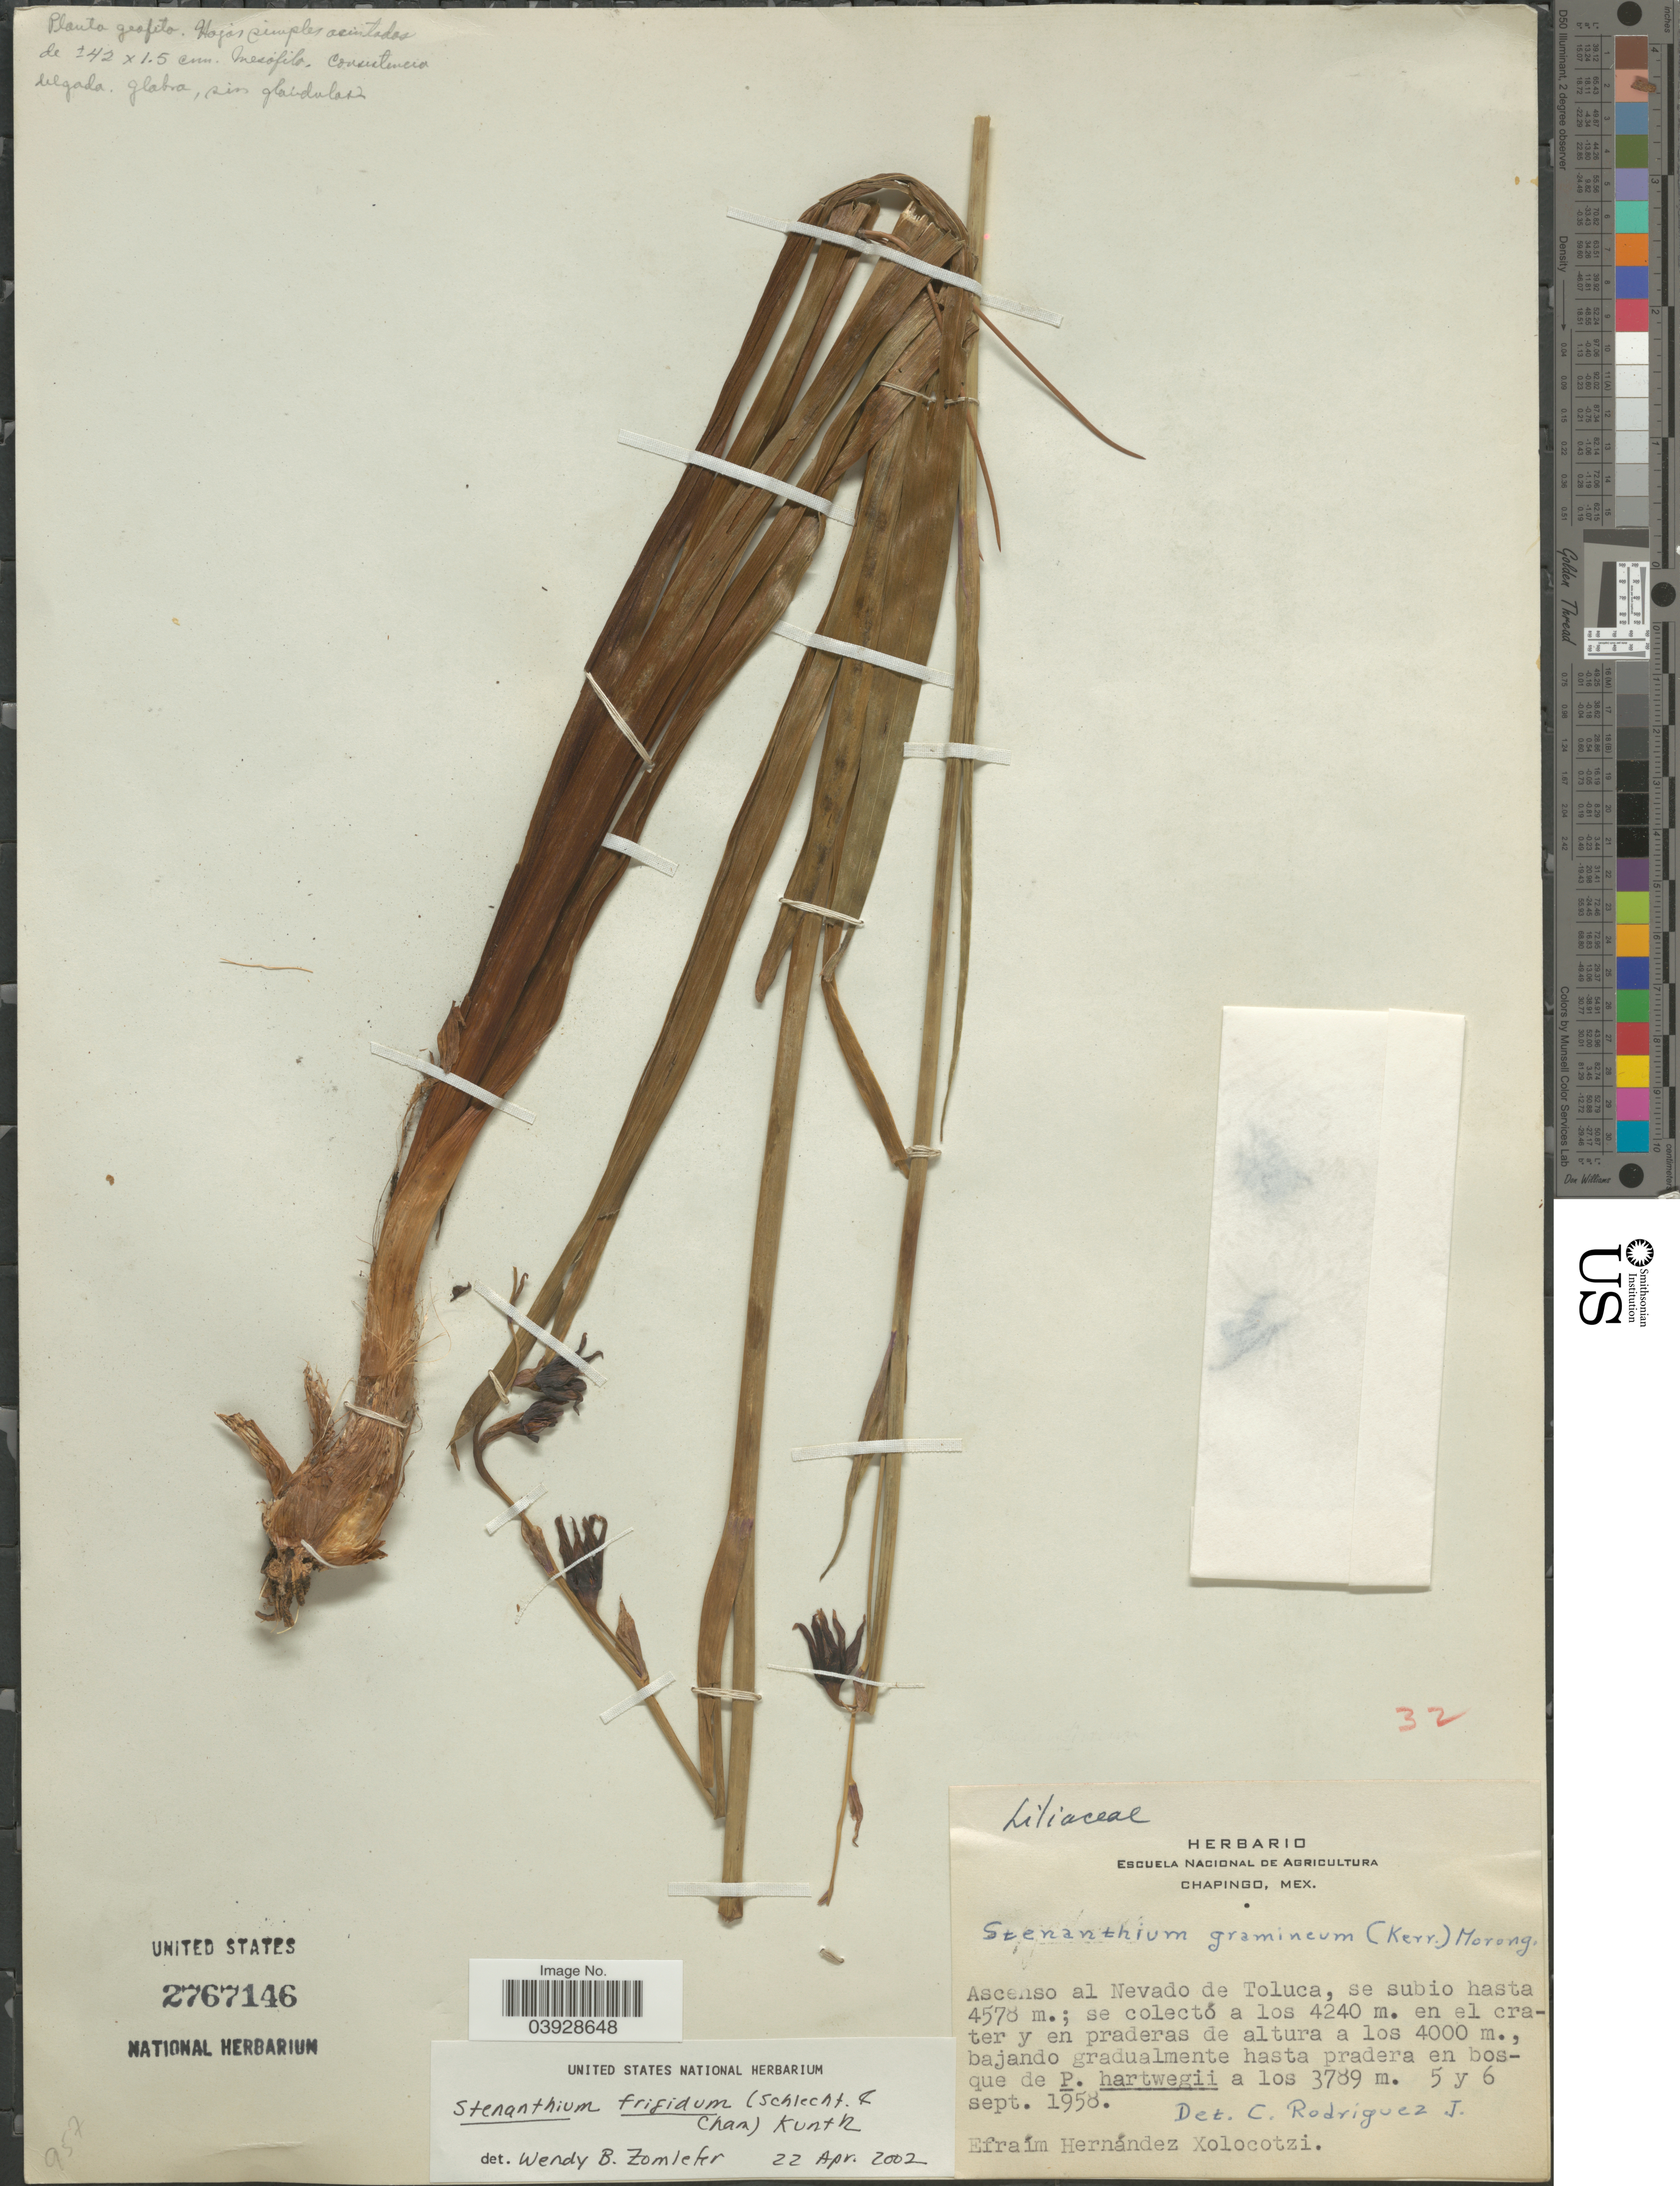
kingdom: Plantae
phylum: Tracheophyta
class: Liliopsida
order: Liliales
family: Melanthiaceae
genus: Stenanthium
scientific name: Stenanthium gramineum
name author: (Ker Gawl.) Morong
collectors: E. I. Hernández-X.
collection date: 1958-09-05/1958-09-06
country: Mexico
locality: Ascenso al Nevado de Toluca.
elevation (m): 3789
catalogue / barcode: US 2767146